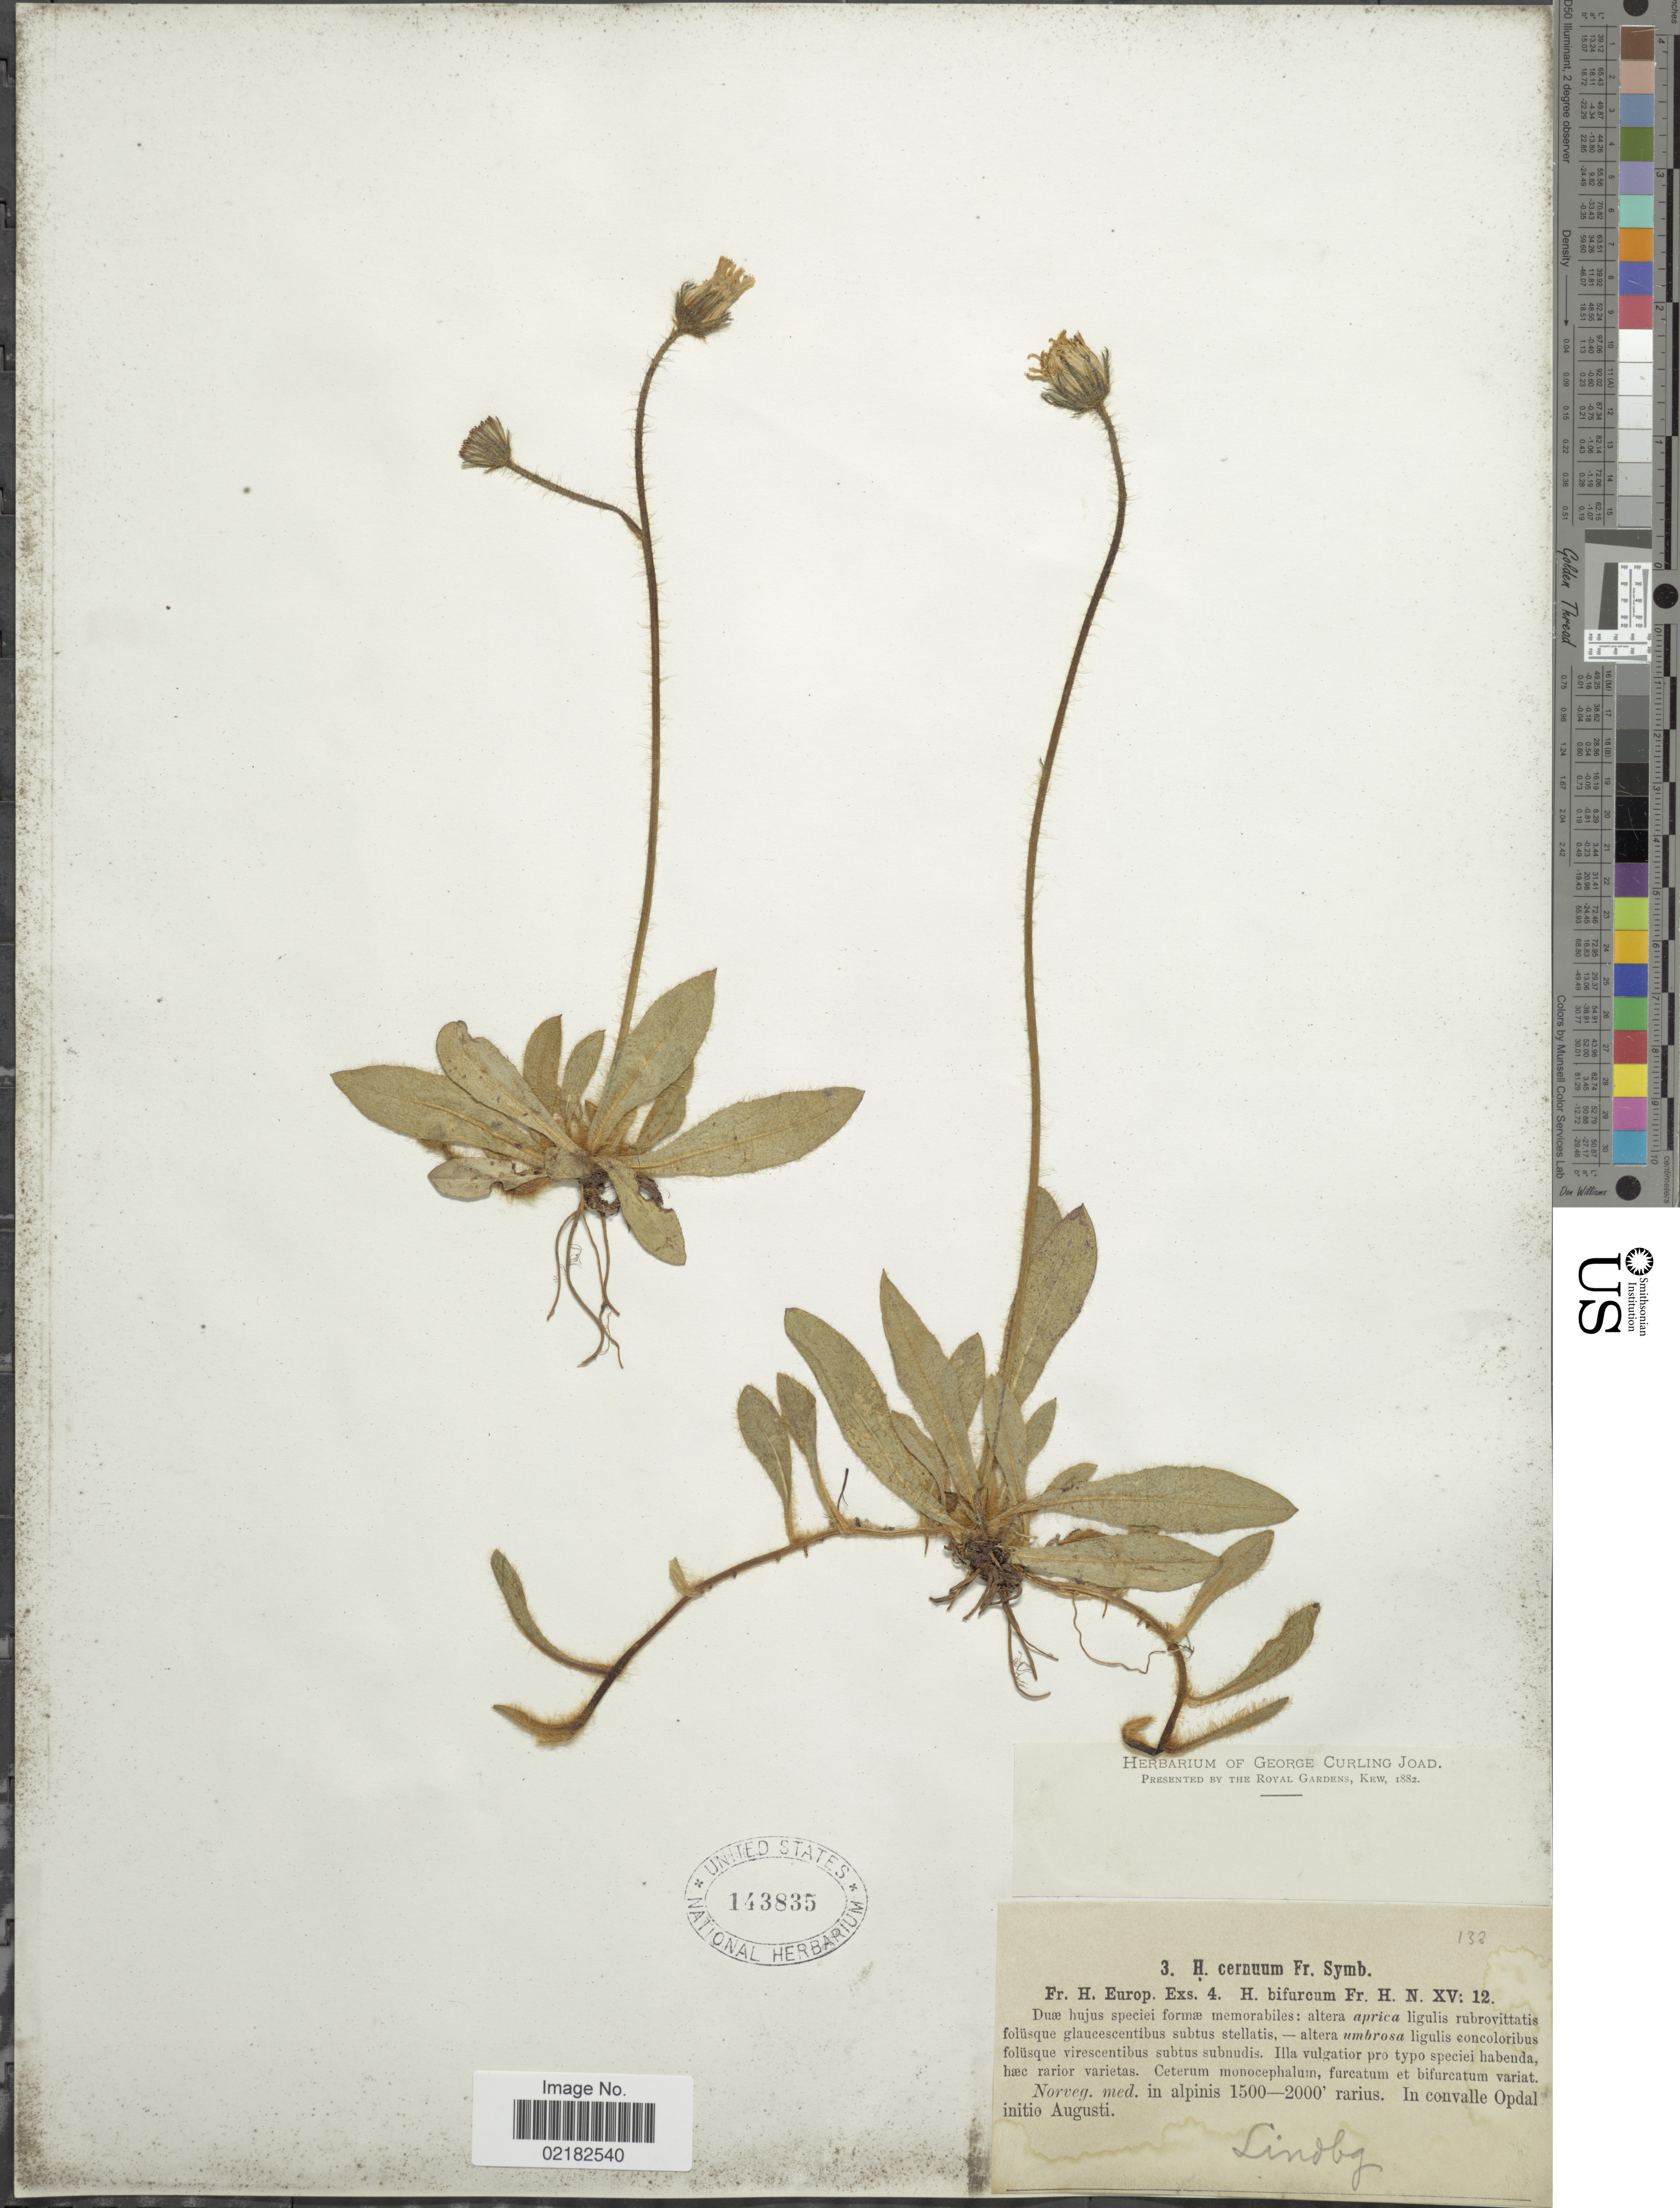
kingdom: Plantae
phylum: Tracheophyta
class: Magnoliopsida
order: Asterales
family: Asteraceae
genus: Pilosella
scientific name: Pilosella peteriana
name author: (Kaser) Holub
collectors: Lindbg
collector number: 3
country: Norway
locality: Norveg. med. in alpinis, convalle Opdal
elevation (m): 457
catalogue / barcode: US 143835